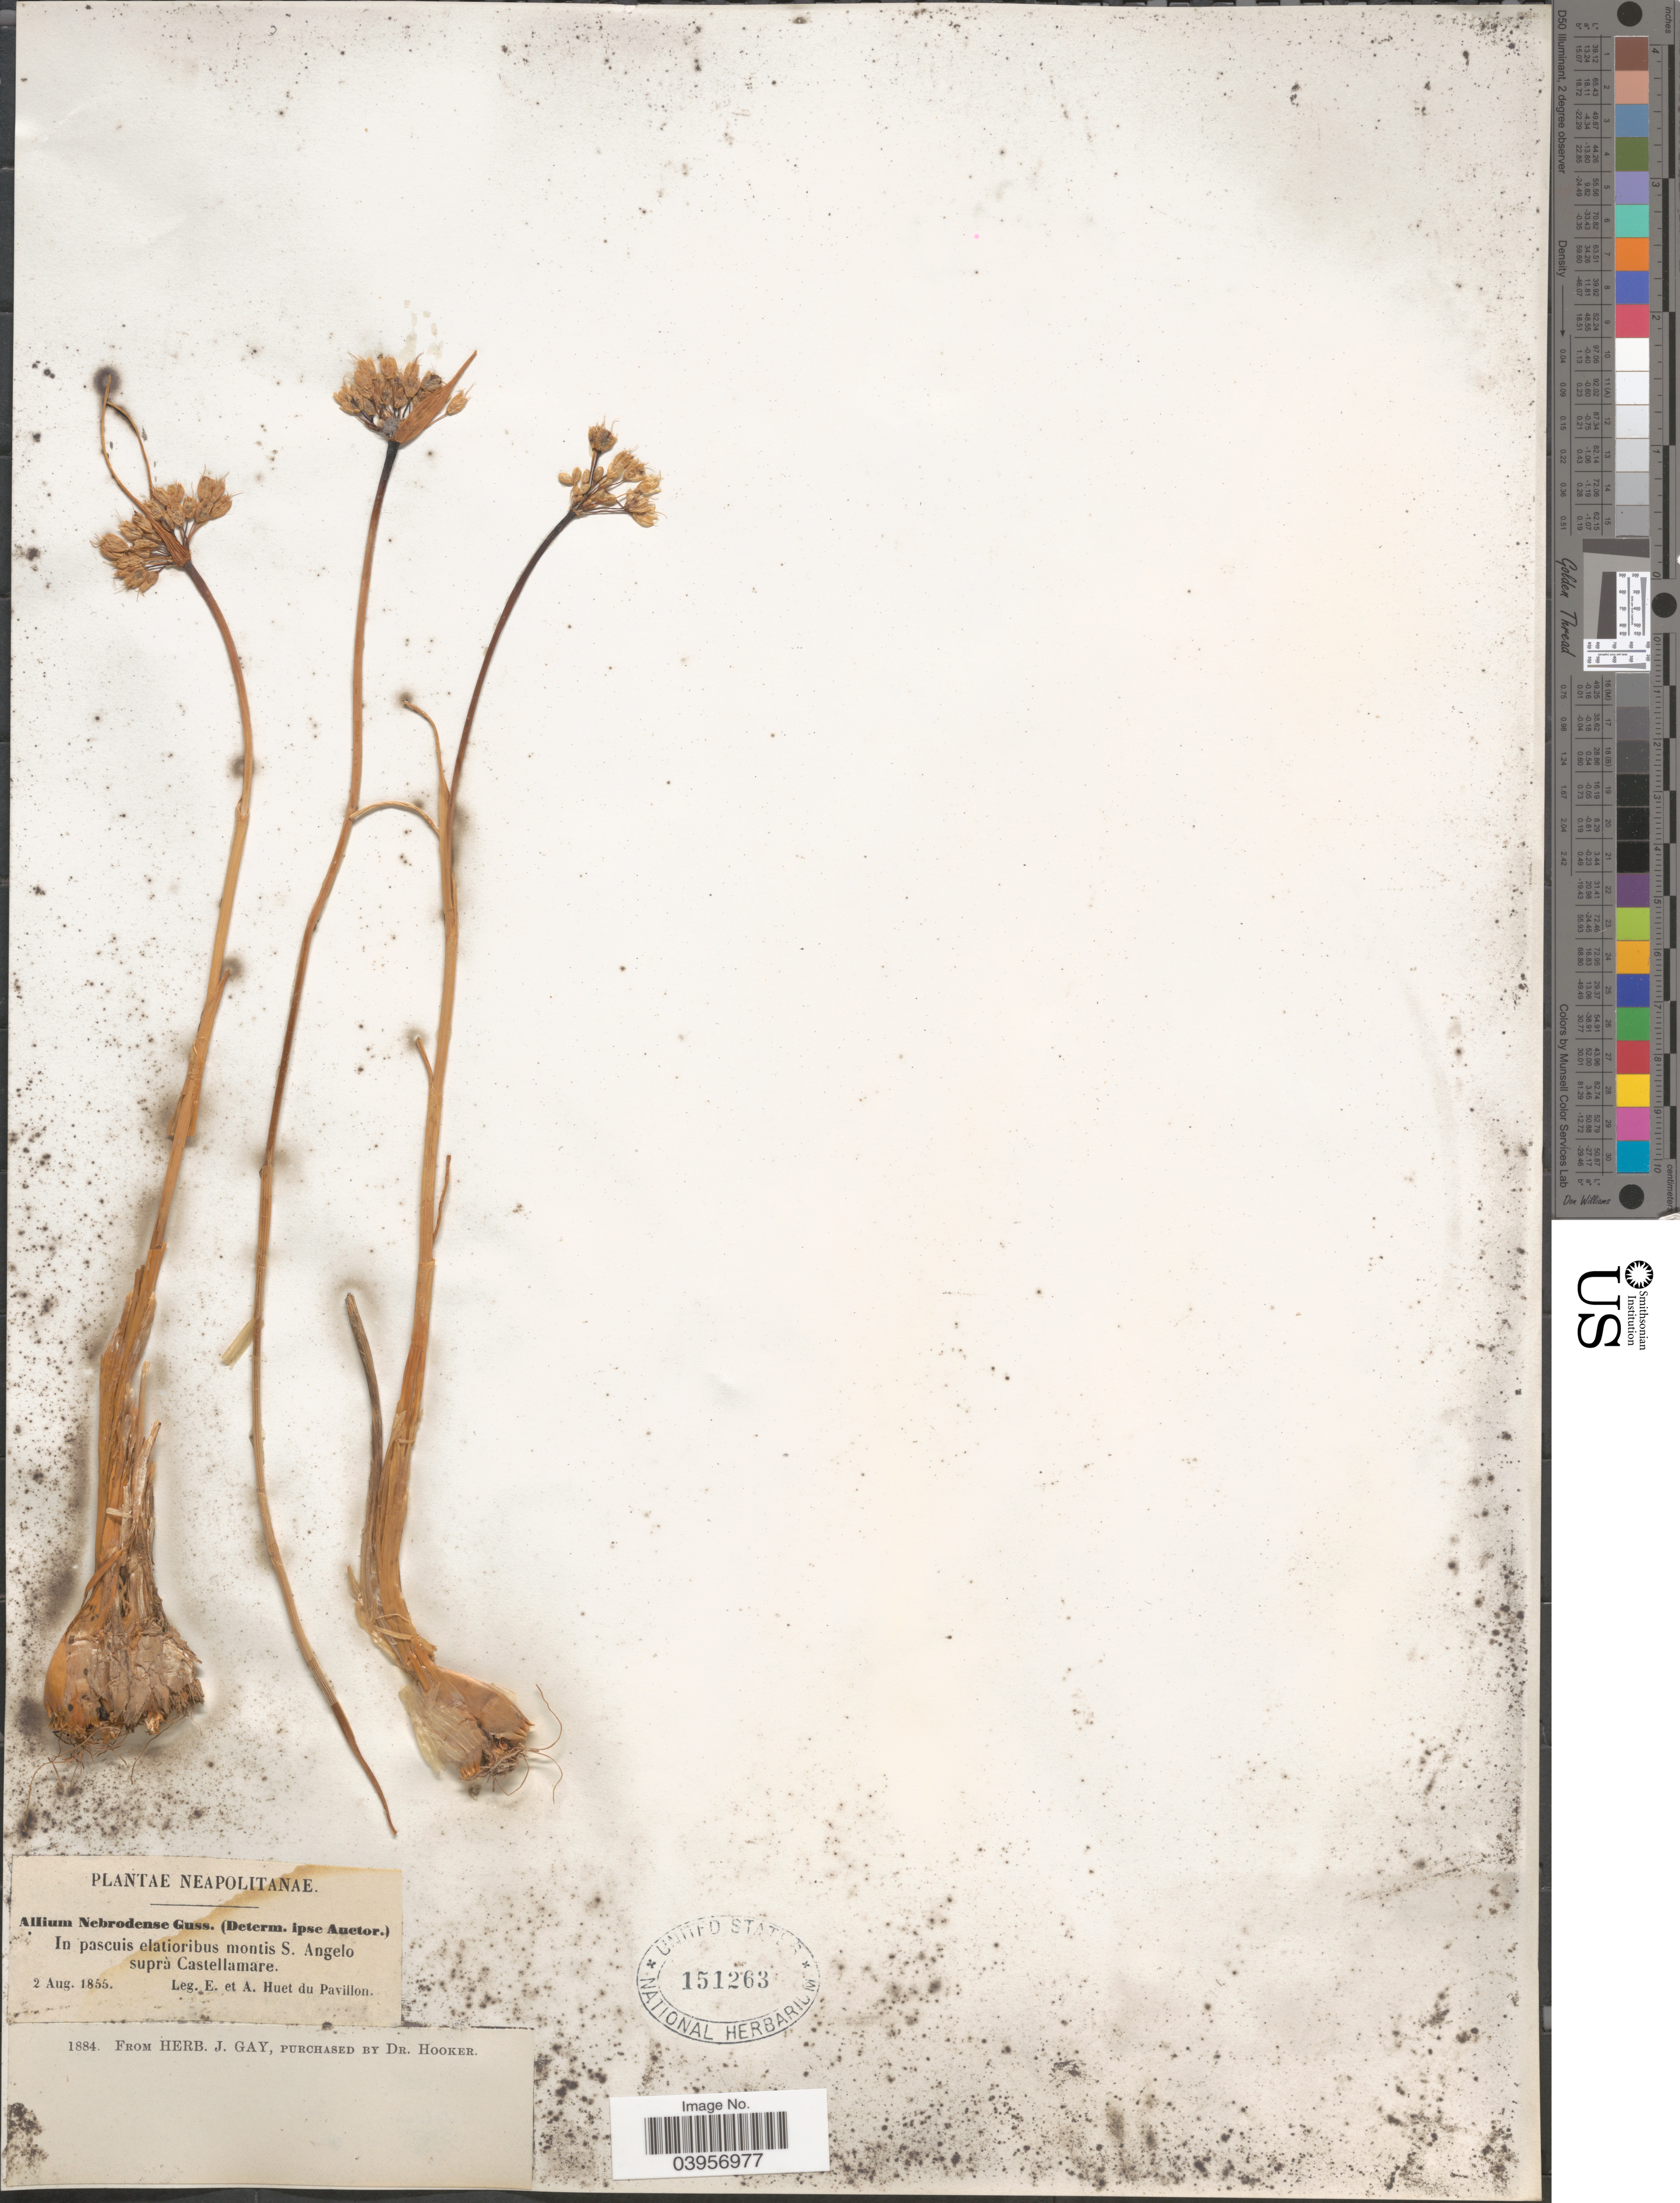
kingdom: Plantae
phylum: Tracheophyta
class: Liliopsida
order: Asparagales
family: Amaryllidaceae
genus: Allium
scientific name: Allium nebrodense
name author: Gussone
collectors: E. Huet du Pavillon & A. Huet du Pavillon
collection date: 1855-08-02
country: Italy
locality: Neapolitanae. In pascuis elatioribus montis S. Angelo suprà Castellamare.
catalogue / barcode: US 151263